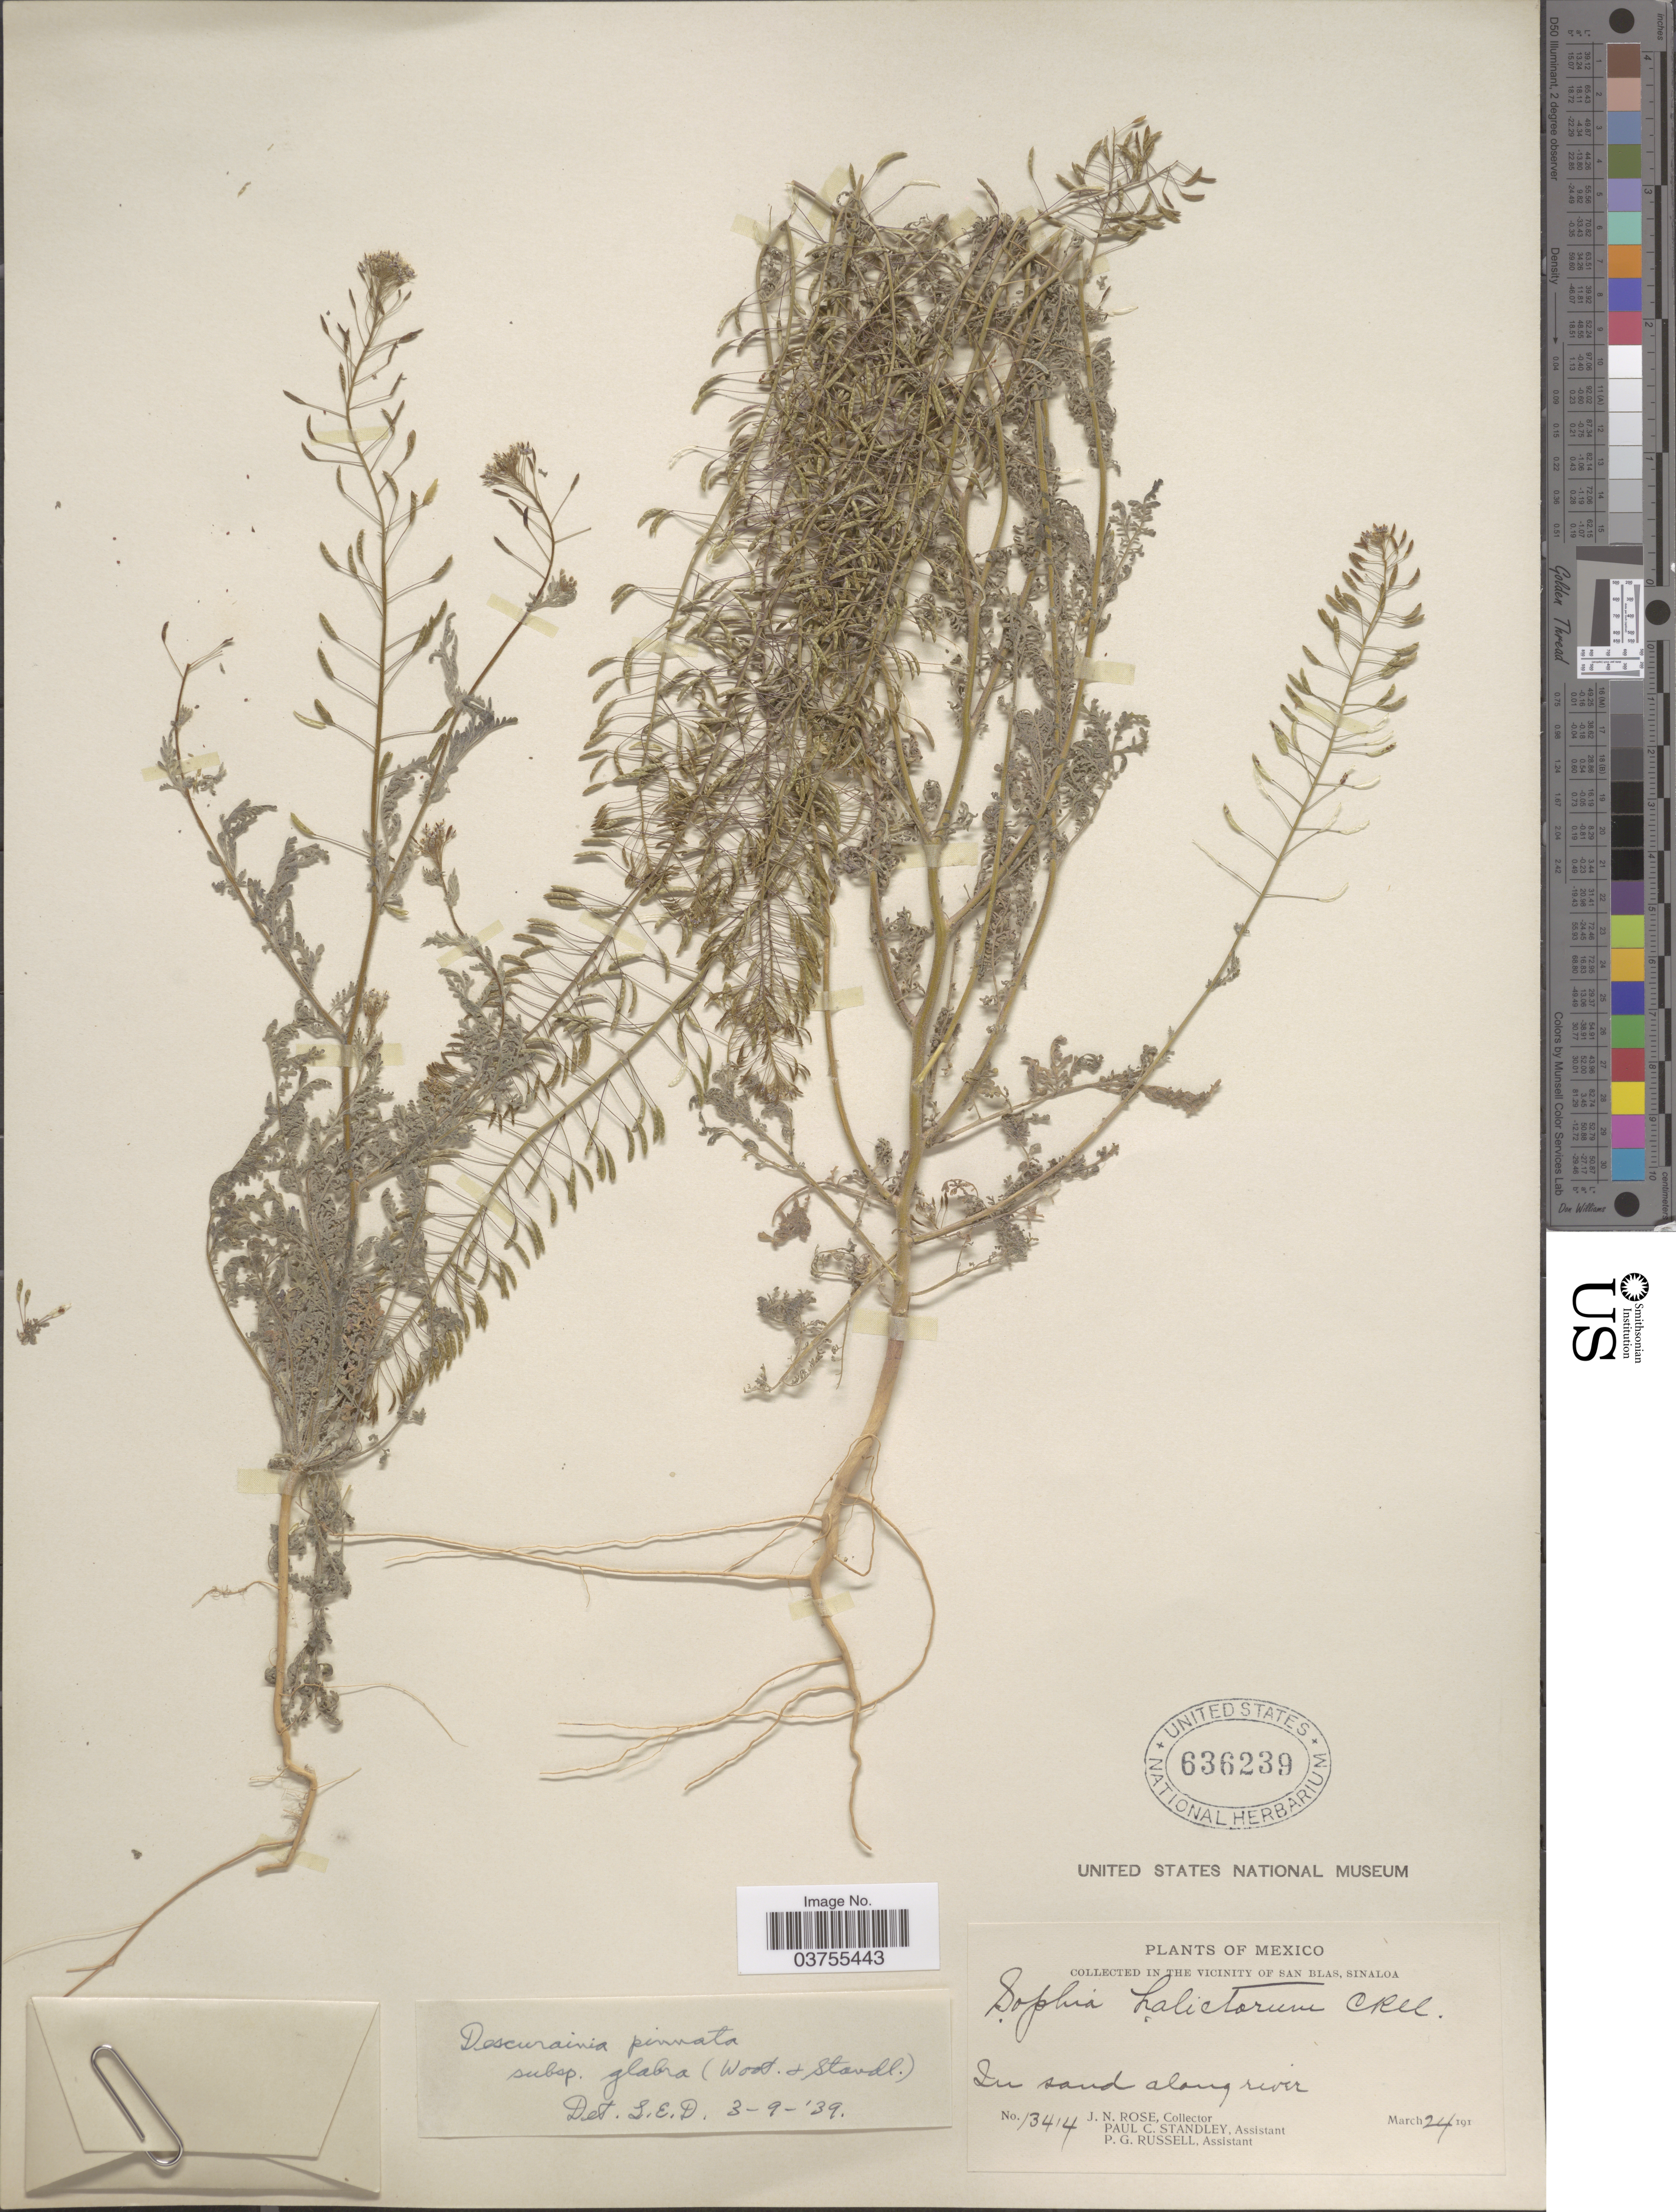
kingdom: Plantae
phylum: Tracheophyta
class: Magnoliopsida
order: Brassicales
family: Brassicaceae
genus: Descurainia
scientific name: Descurainia pinnata subsp. glabra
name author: (Wooton & Standl.) Detling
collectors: J. N. Rose, P. C. Standley & P. G. Russell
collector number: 13414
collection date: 1910-03-24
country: Mexico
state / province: Sinaloa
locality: The vicinity of San Blas. In sand along river.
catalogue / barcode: US 636239